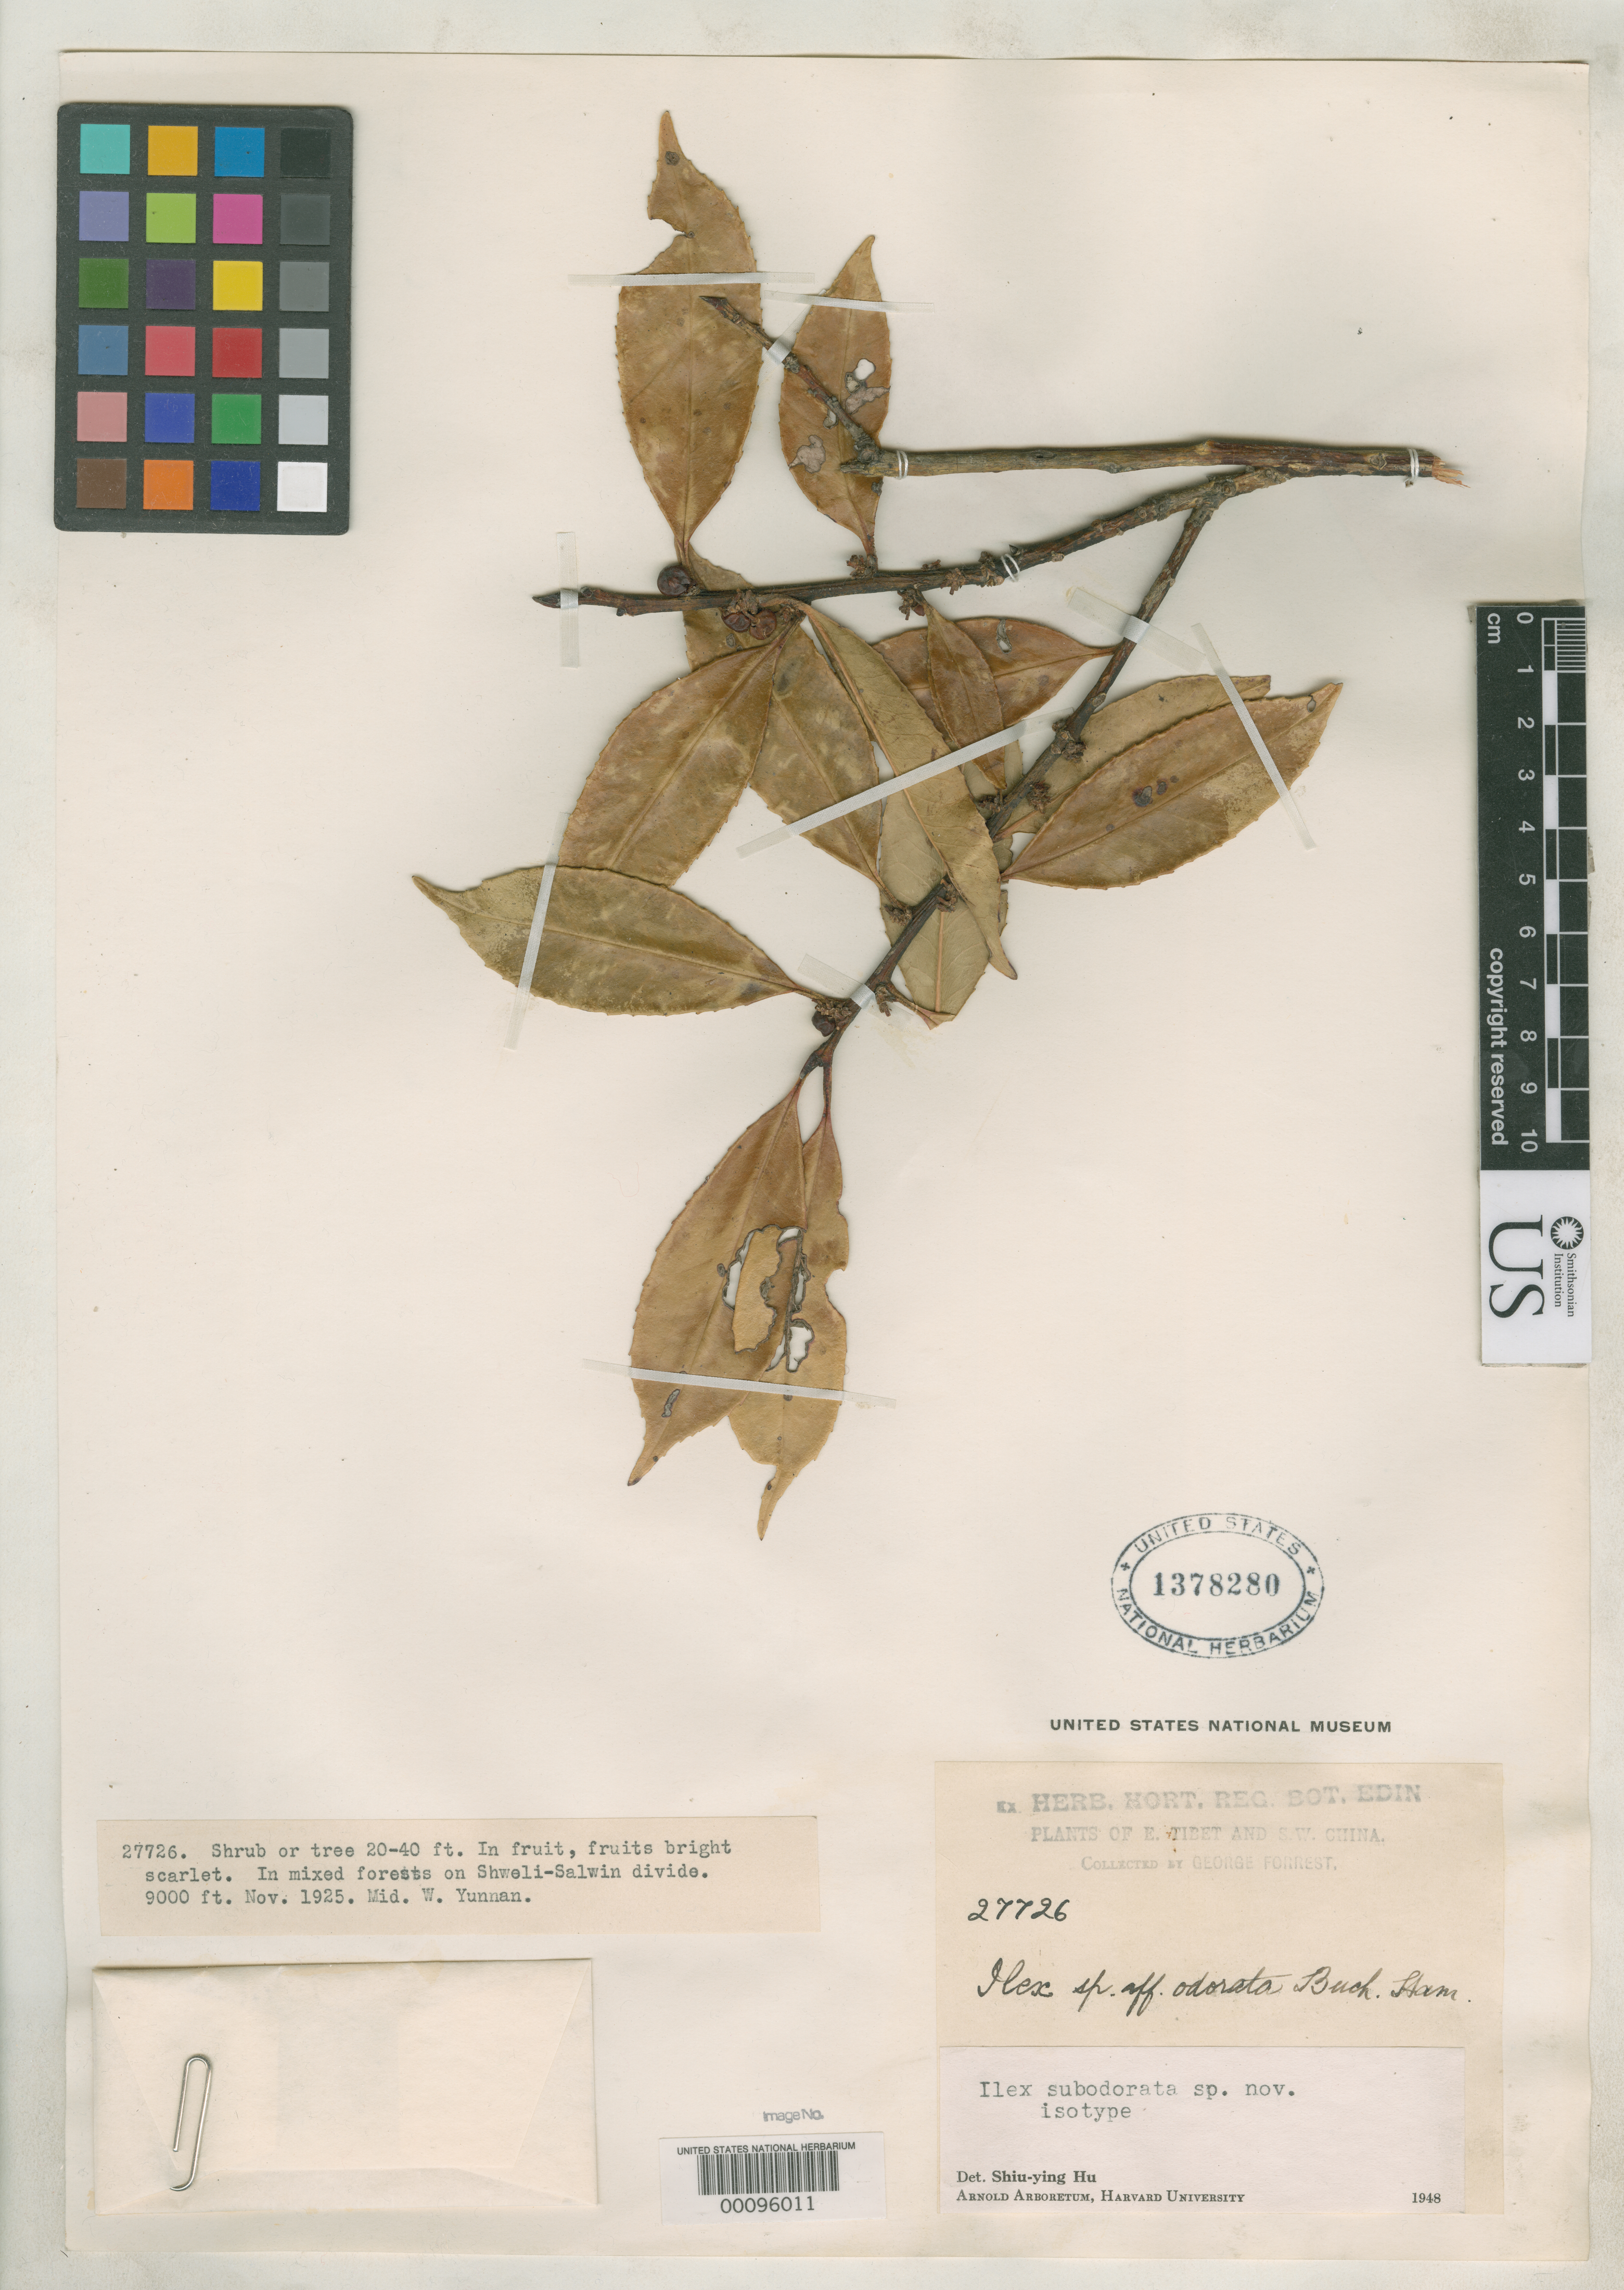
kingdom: Plantae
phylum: Tracheophyta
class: Magnoliopsida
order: Aquifoliales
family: Aquifoliaceae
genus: Ilex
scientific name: Ilex subodorata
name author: S.Y. Hu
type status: Isosyntype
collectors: G. Forrest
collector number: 27726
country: China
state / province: Yunnan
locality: Shwe-ti-Salwin Divide.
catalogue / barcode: US 1378280